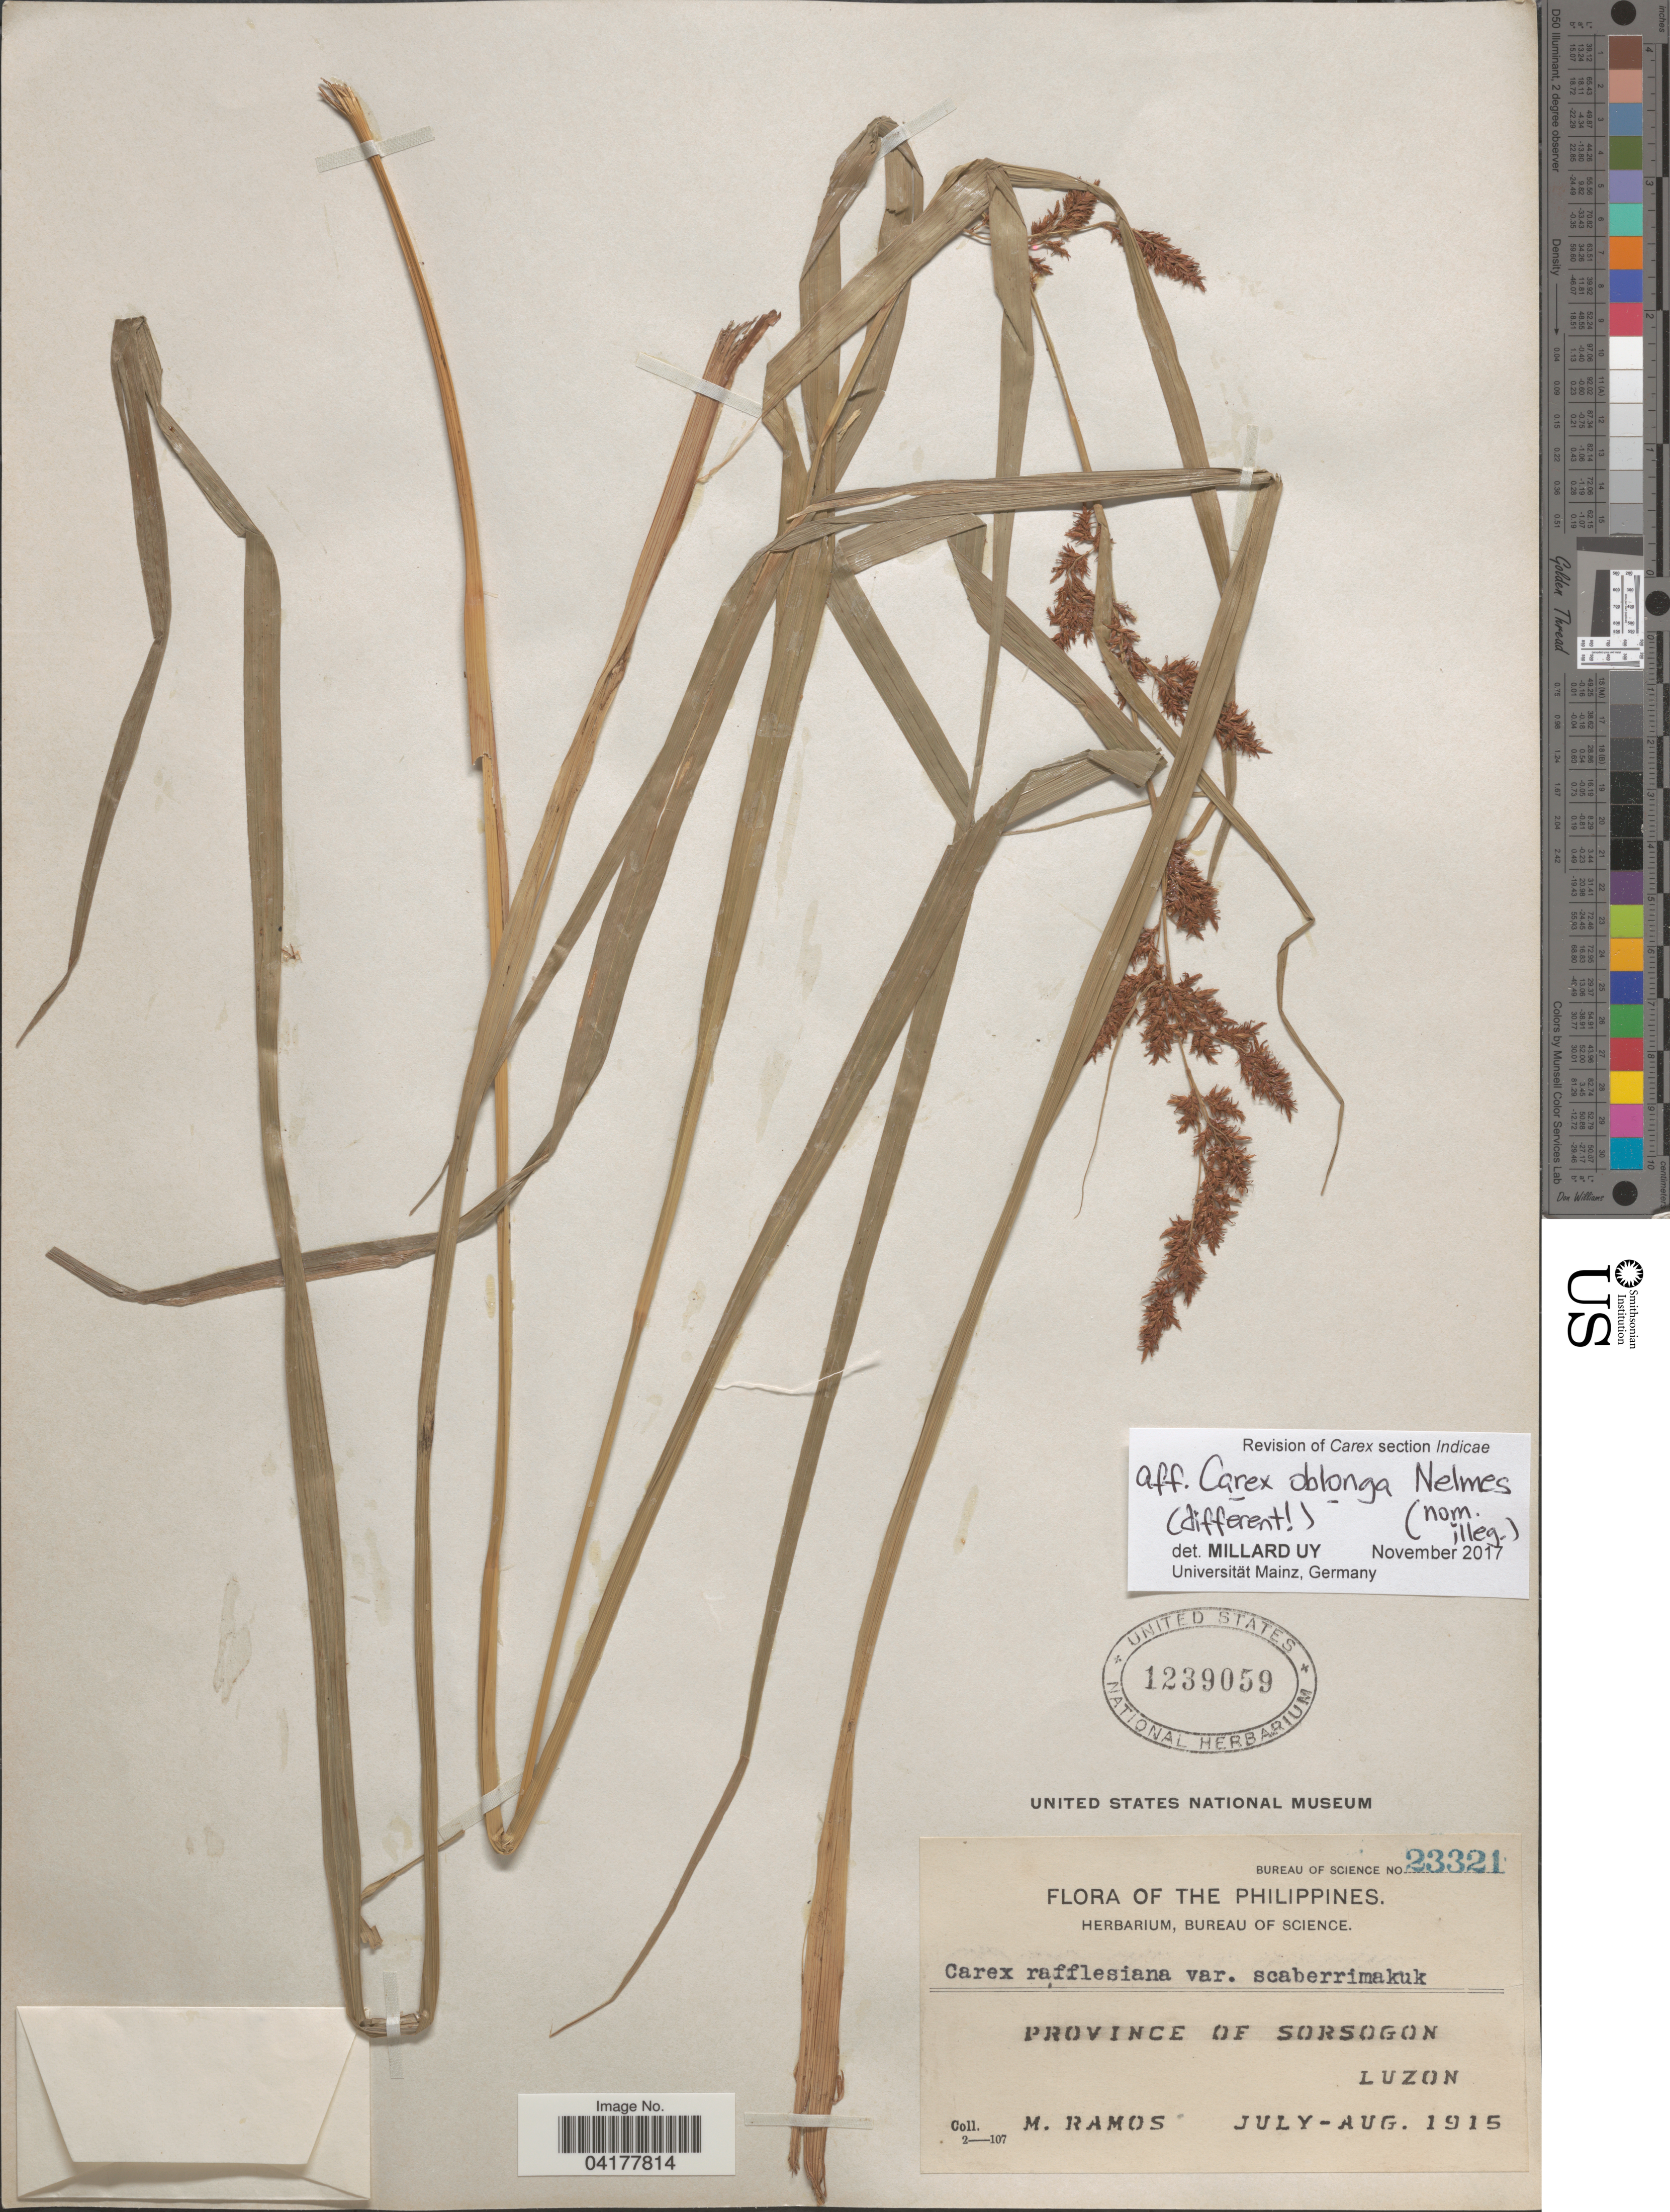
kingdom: Plantae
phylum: Tracheophyta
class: Liliopsida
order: Poales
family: Cyperaceae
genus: Carex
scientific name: Carex rafflesiana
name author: Boott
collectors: M. Ramos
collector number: Bureau of Science 23321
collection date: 1915-07/1915-08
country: Philippines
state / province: Bicol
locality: Province of Sorsogon. Luzon.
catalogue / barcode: US 1239059